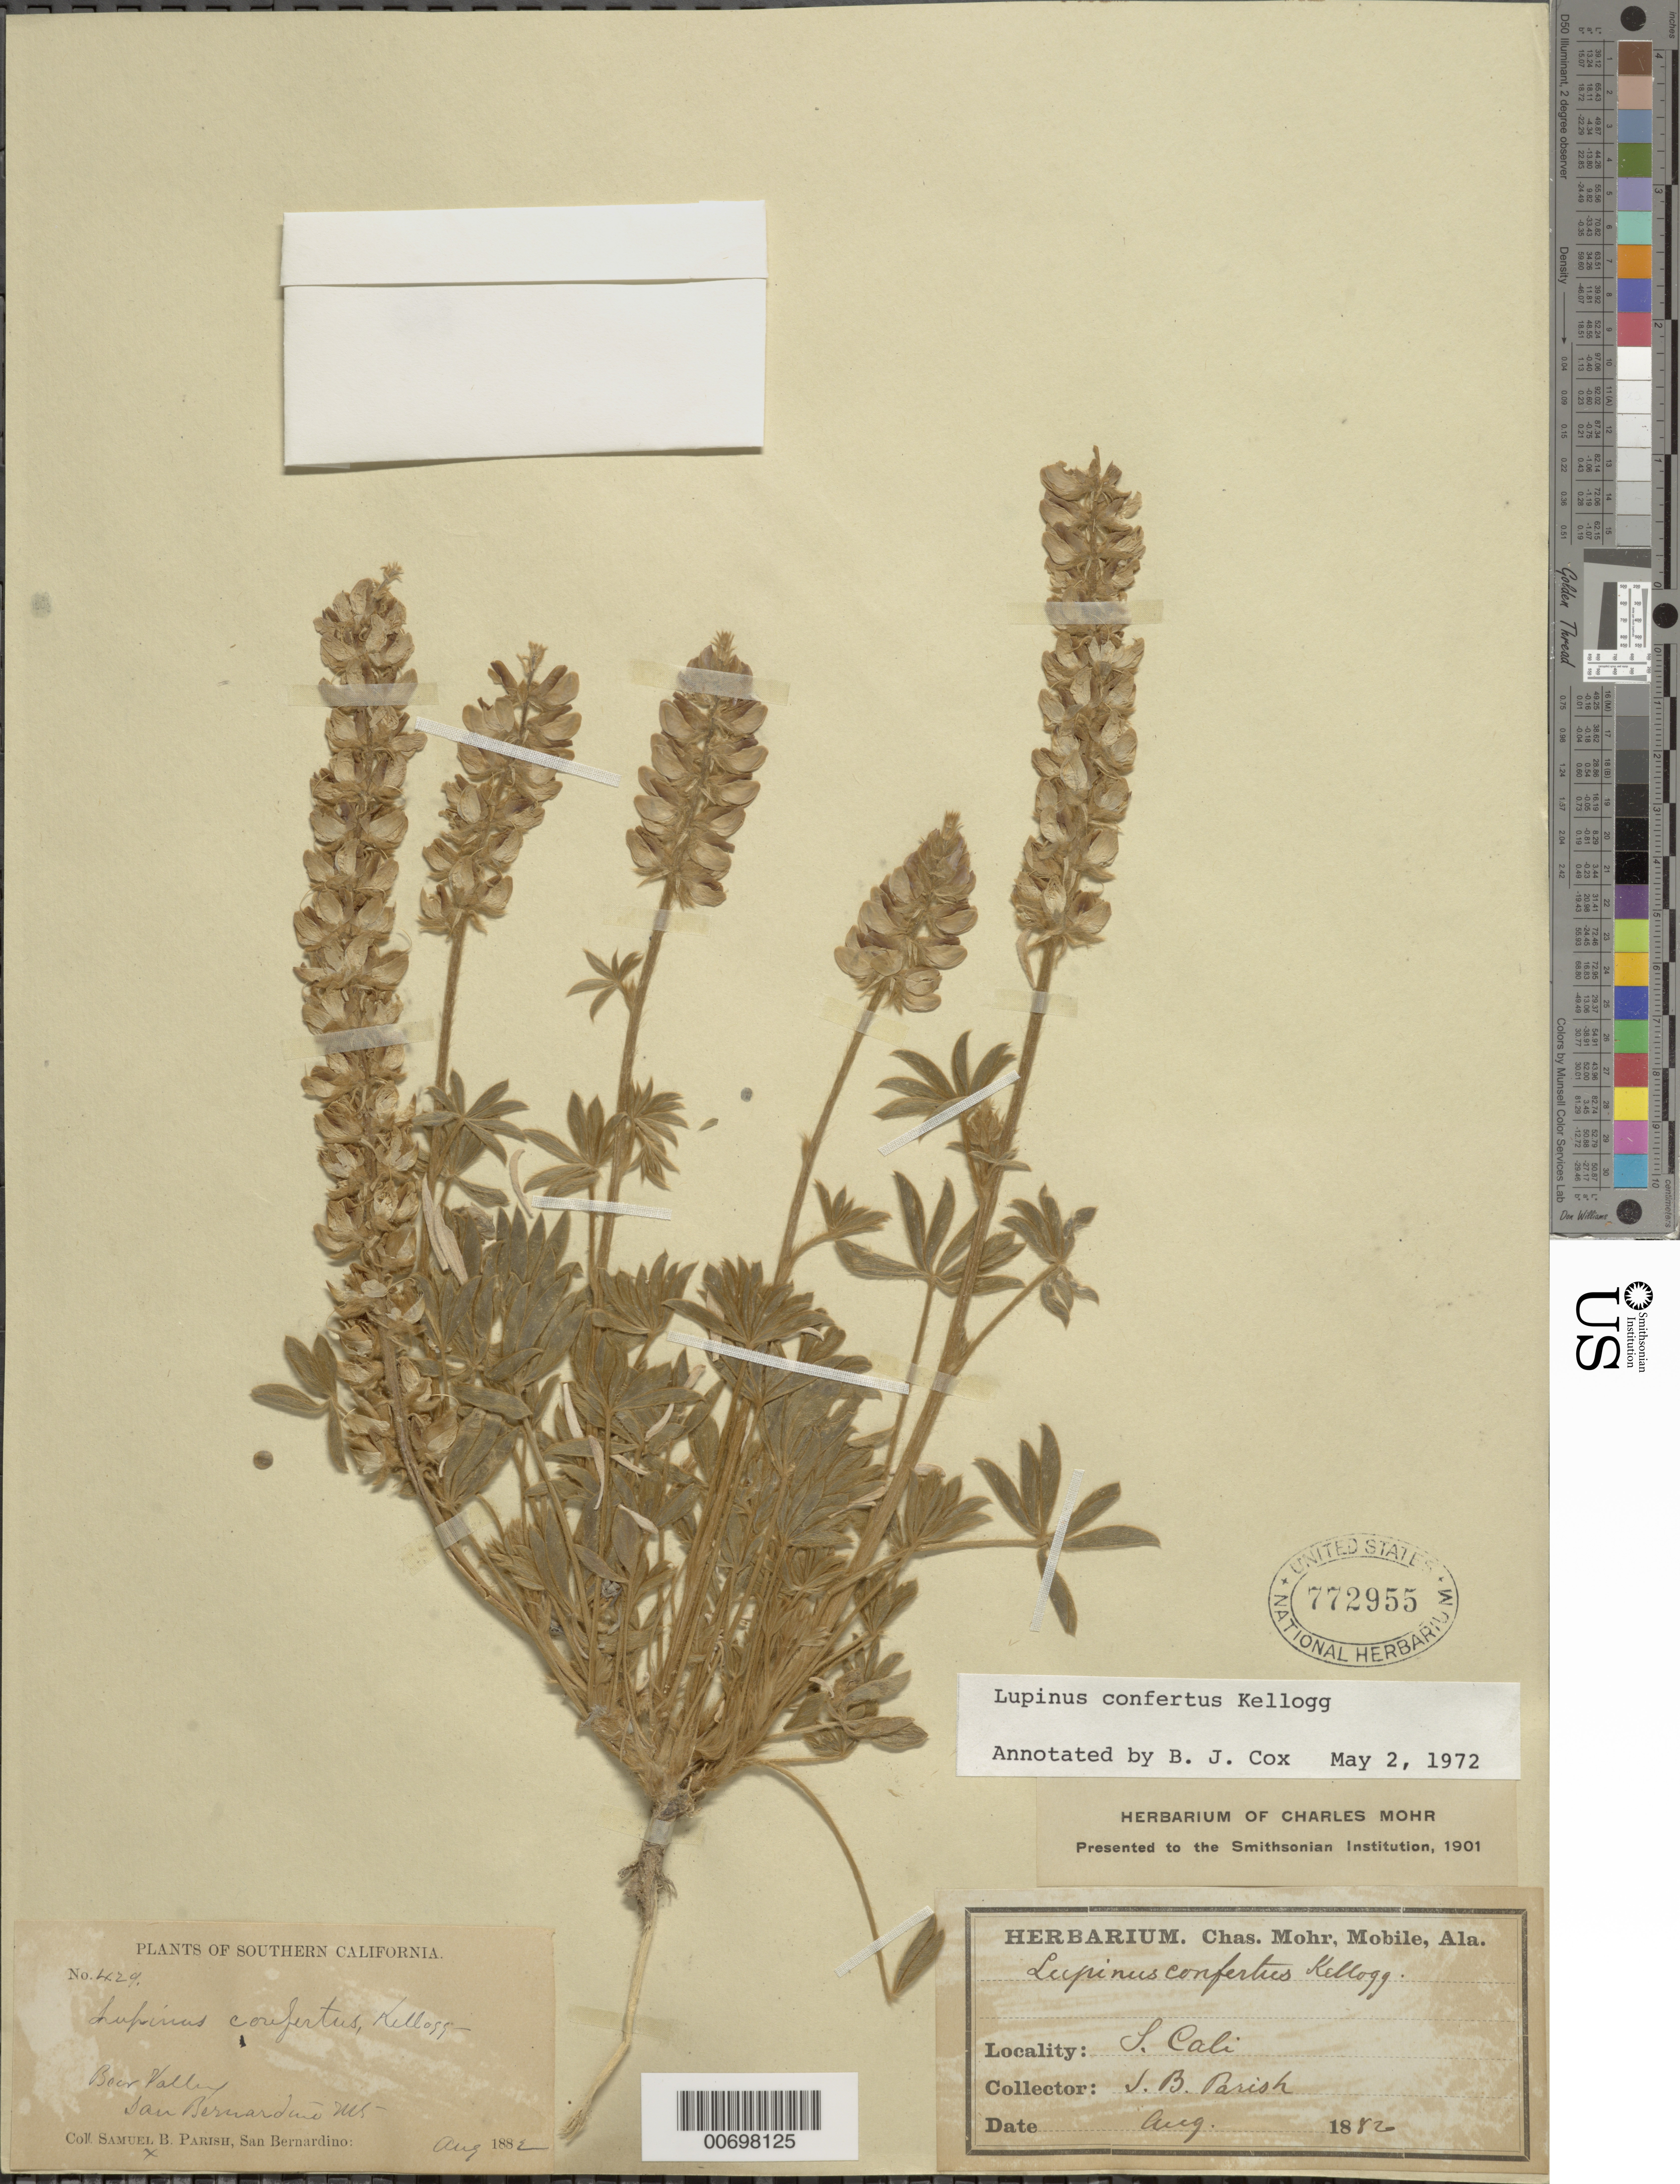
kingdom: Plantae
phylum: Tracheophyta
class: Magnoliopsida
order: Fabales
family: Fabaceae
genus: Lupinus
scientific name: Lupinus confertus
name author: Kellogg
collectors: S. B. Parish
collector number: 429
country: United States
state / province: California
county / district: San Bernardino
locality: Bear Valley, San Bernardino Mts.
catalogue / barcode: US 772955